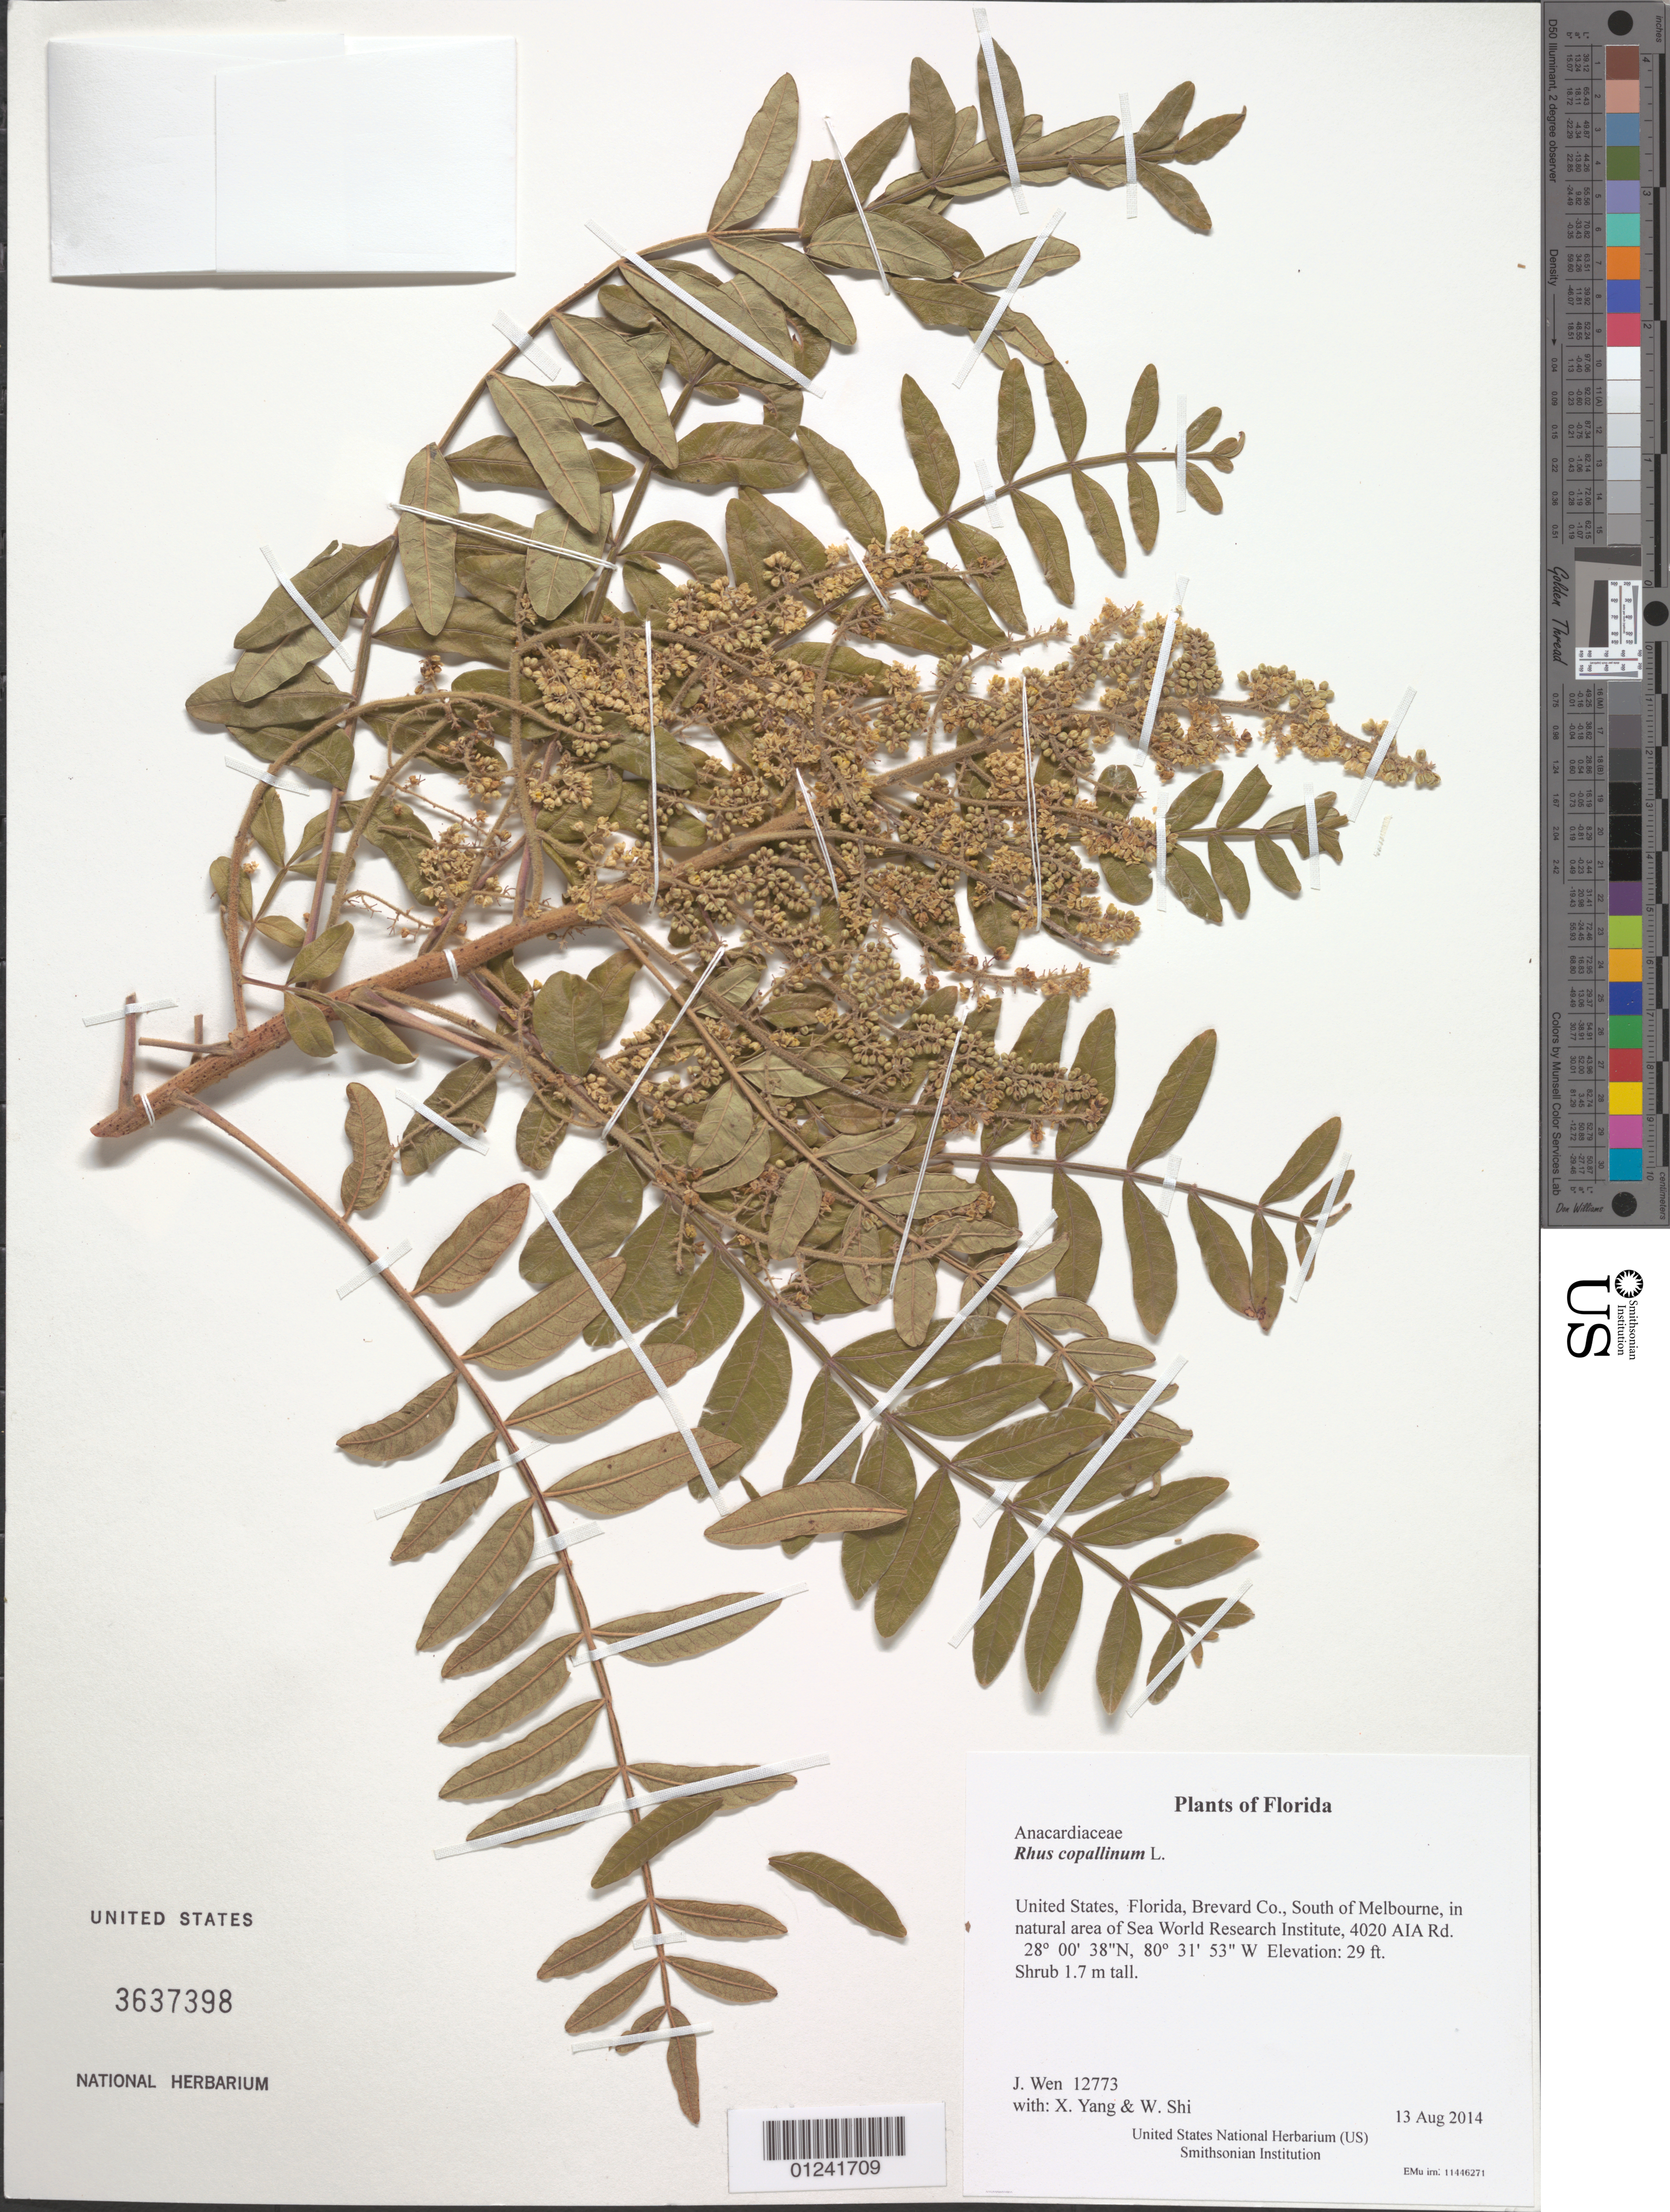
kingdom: Plantae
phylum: Tracheophyta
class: Magnoliopsida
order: Sapindales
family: Anacardiaceae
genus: Rhus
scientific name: Rhus copallinum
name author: L.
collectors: J. Wen, X. Yang & W. Shi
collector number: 12773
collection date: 2014-08-13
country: United States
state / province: Florida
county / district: Brevard Co.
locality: South of Melbourne, in natural area of Sea World Research Institute, 4020 AIA Rd.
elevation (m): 9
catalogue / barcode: US 3637398